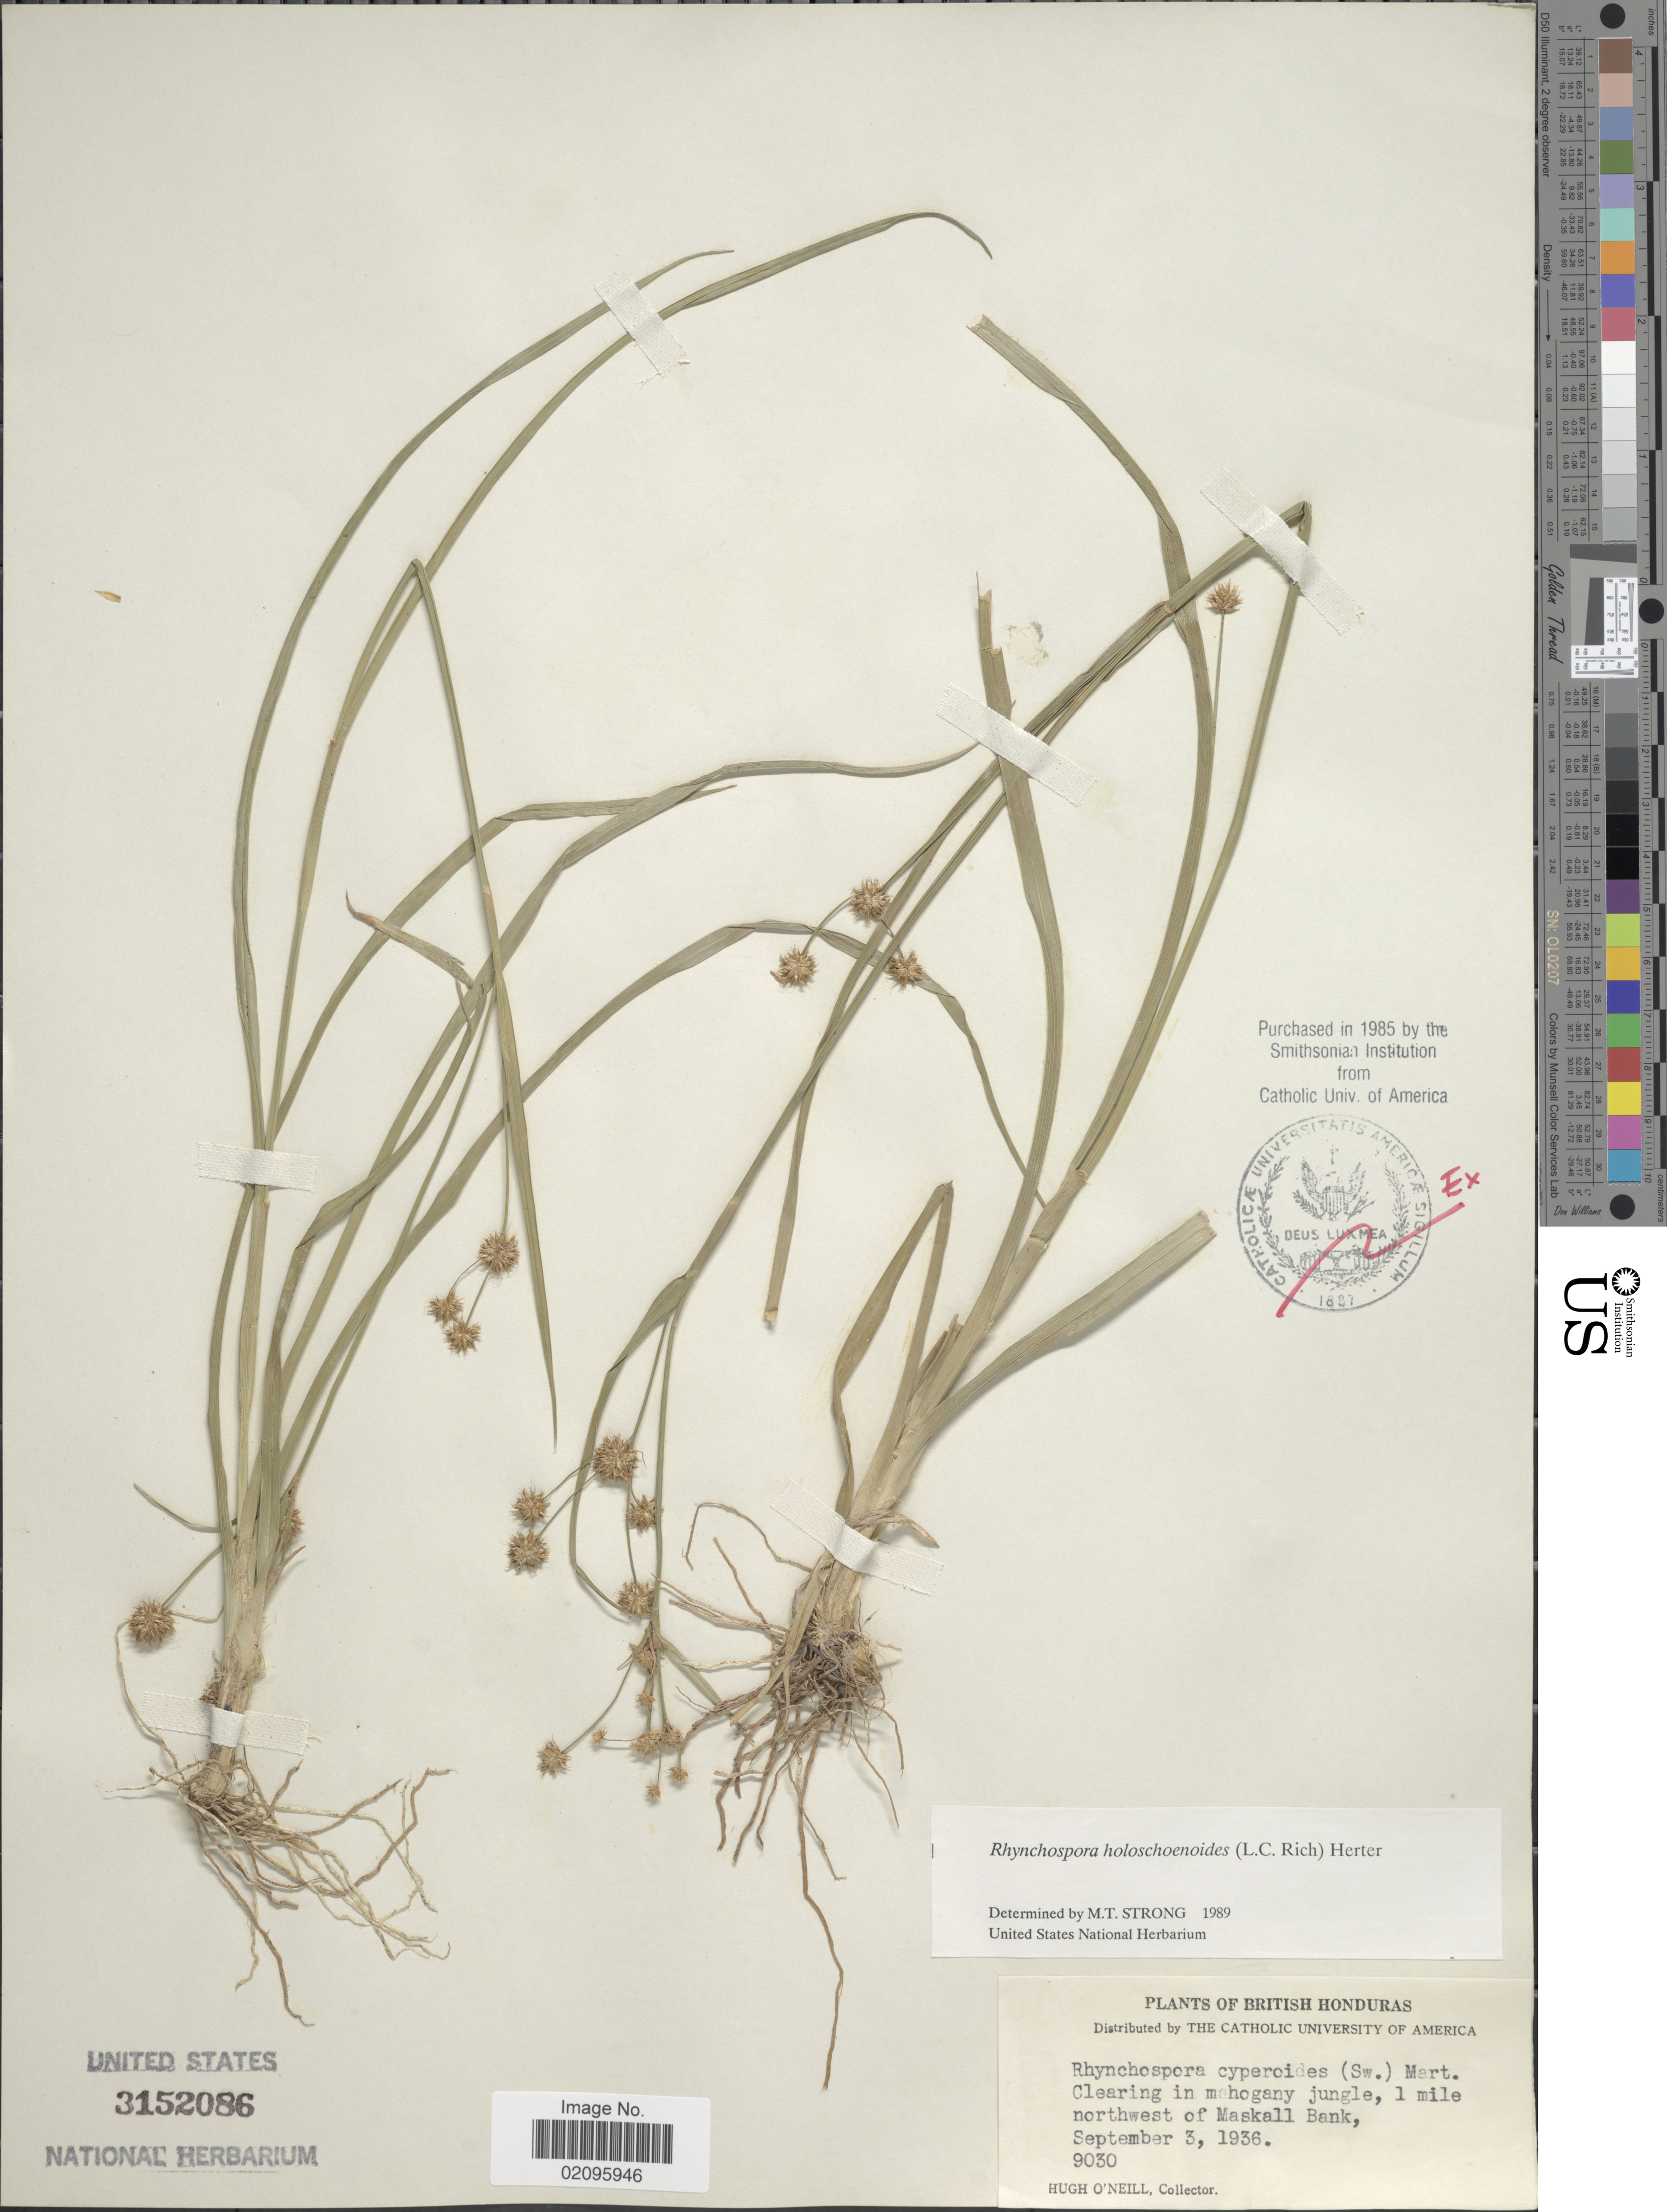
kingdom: Plantae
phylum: Tracheophyta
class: Liliopsida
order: Poales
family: Cyperaceae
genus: Rhynchospora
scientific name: Rhynchospora holoschoenoides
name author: (Rich.) Herter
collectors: H. O'Neill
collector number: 9030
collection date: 1936-09-03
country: Belize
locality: British Honduras, 1 mile northwest of Maskall Bank.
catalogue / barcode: US 3152086